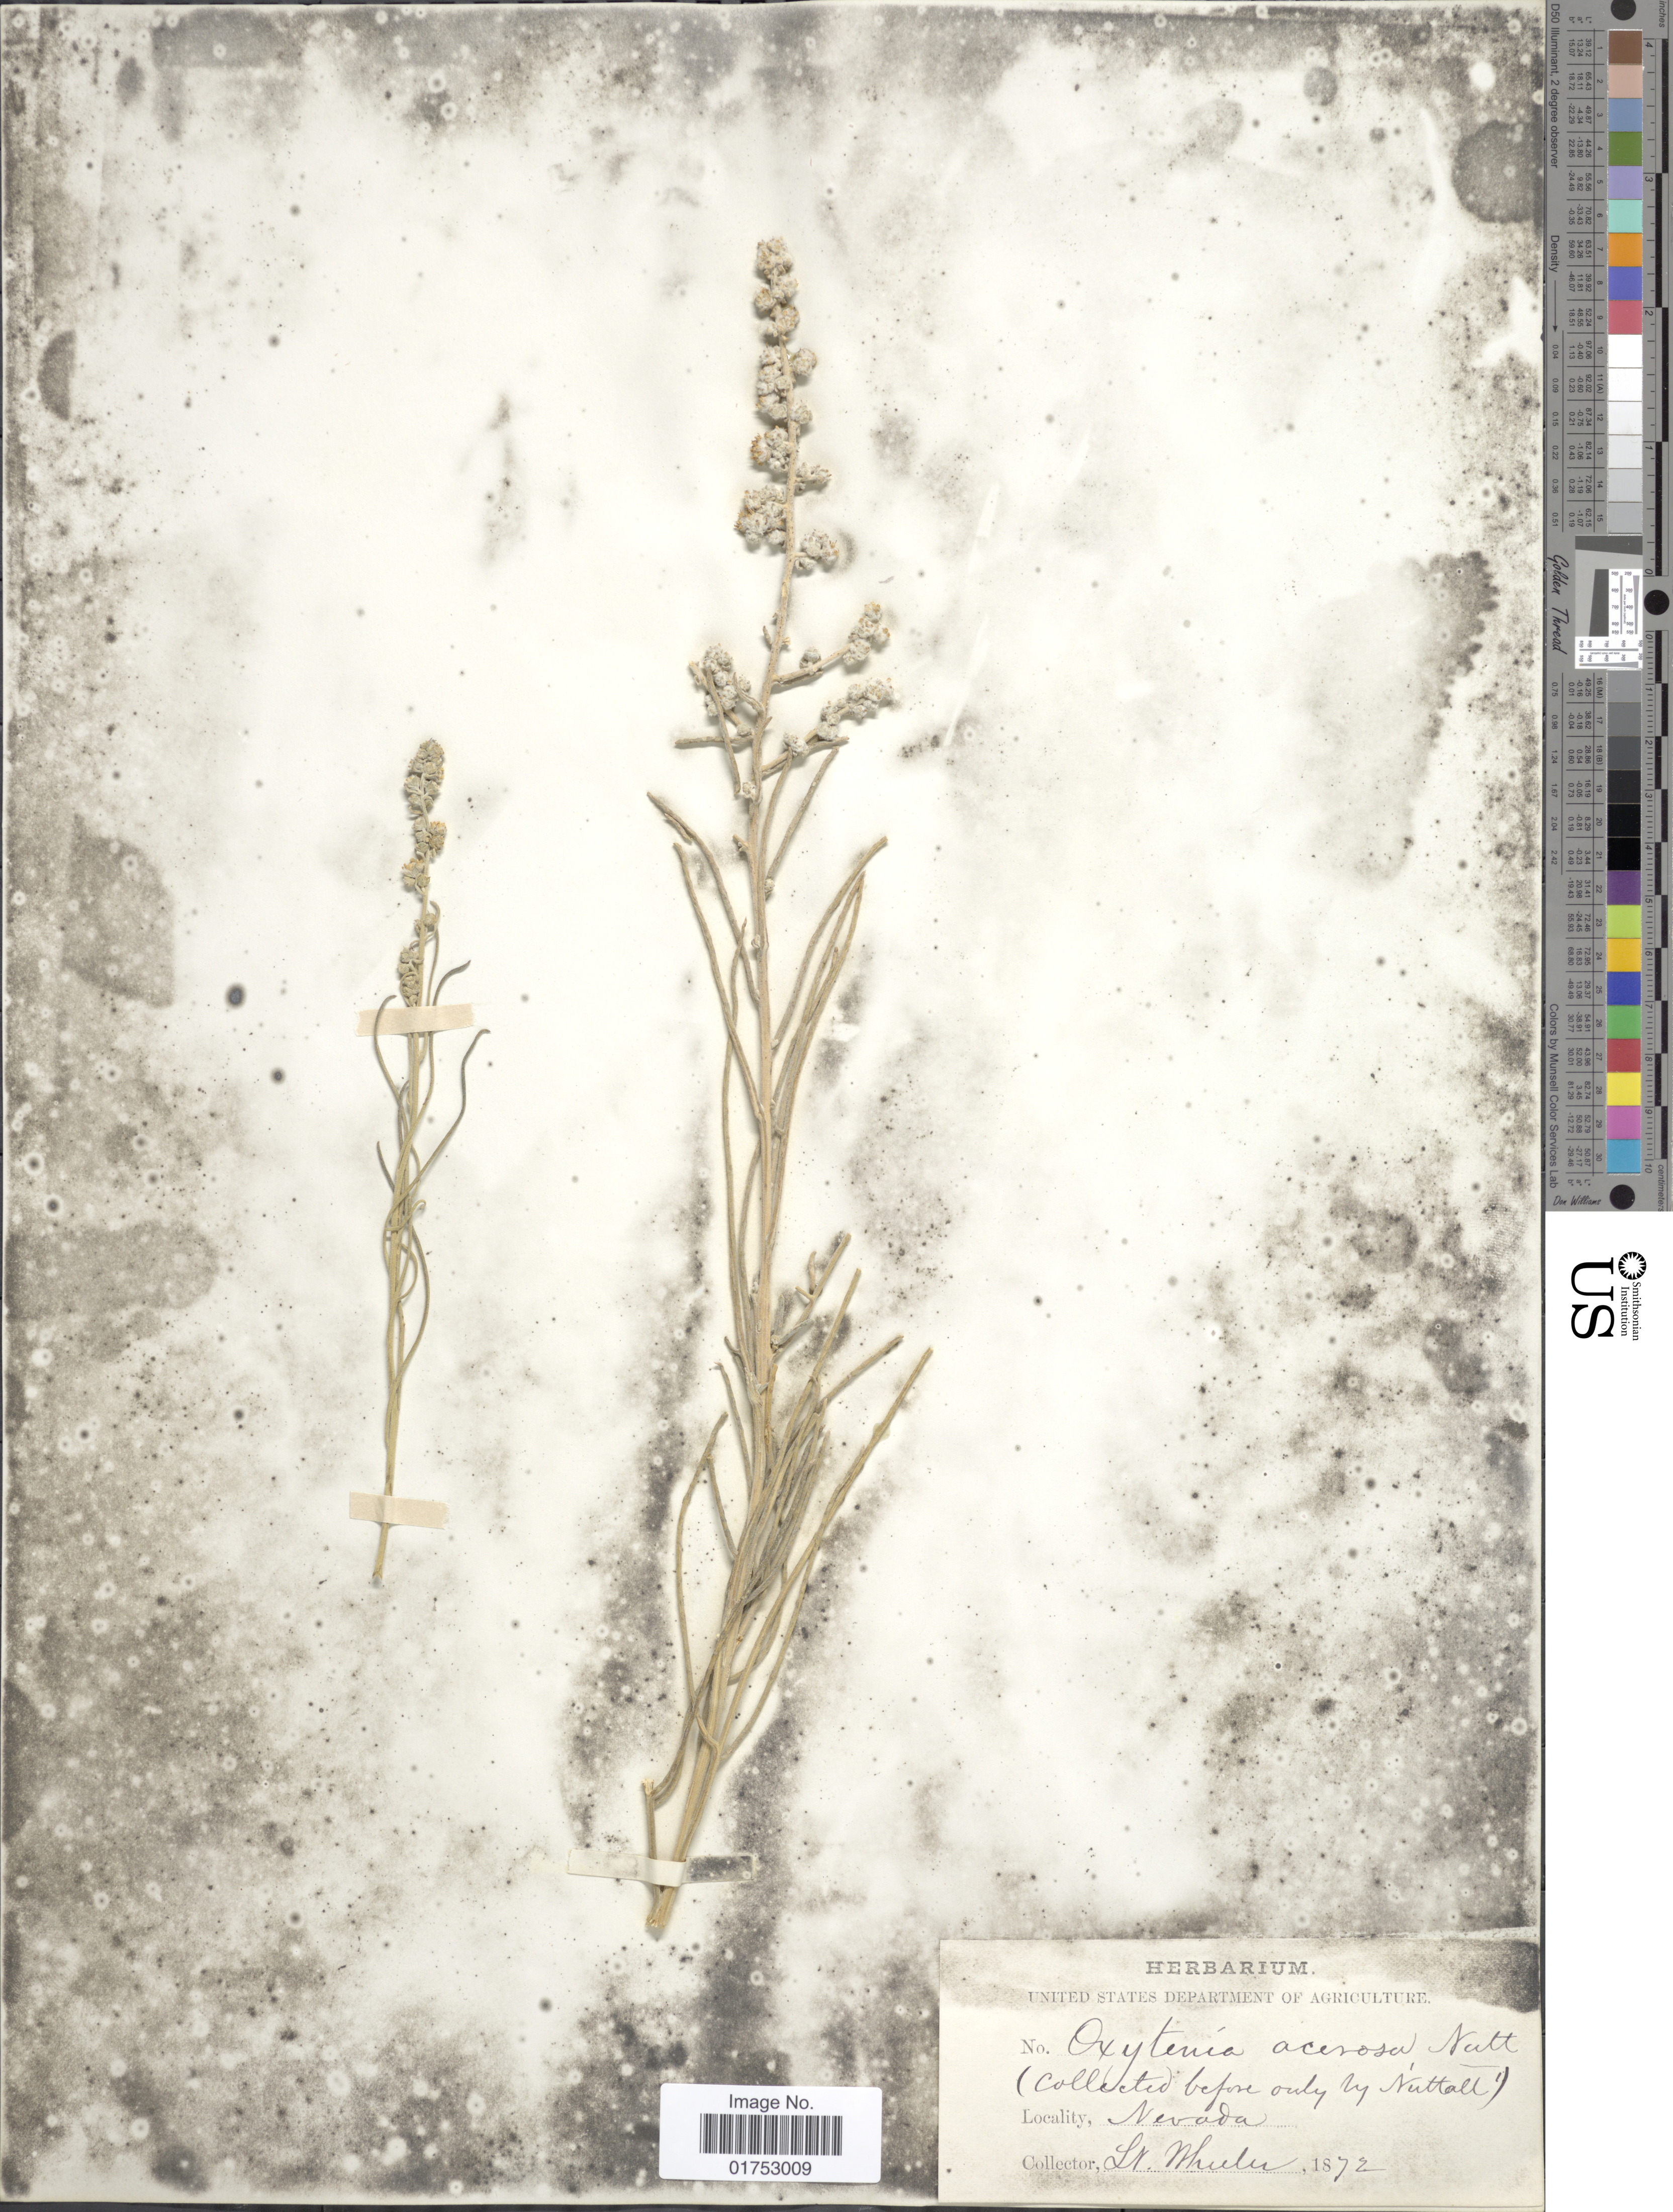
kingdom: Plantae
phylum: Tracheophyta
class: Magnoliopsida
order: Asterales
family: Asteraceae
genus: Oxytenia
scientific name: Oxytenia acerosa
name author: Nutt.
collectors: L. Wheeler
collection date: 1872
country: United States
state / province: Nevada